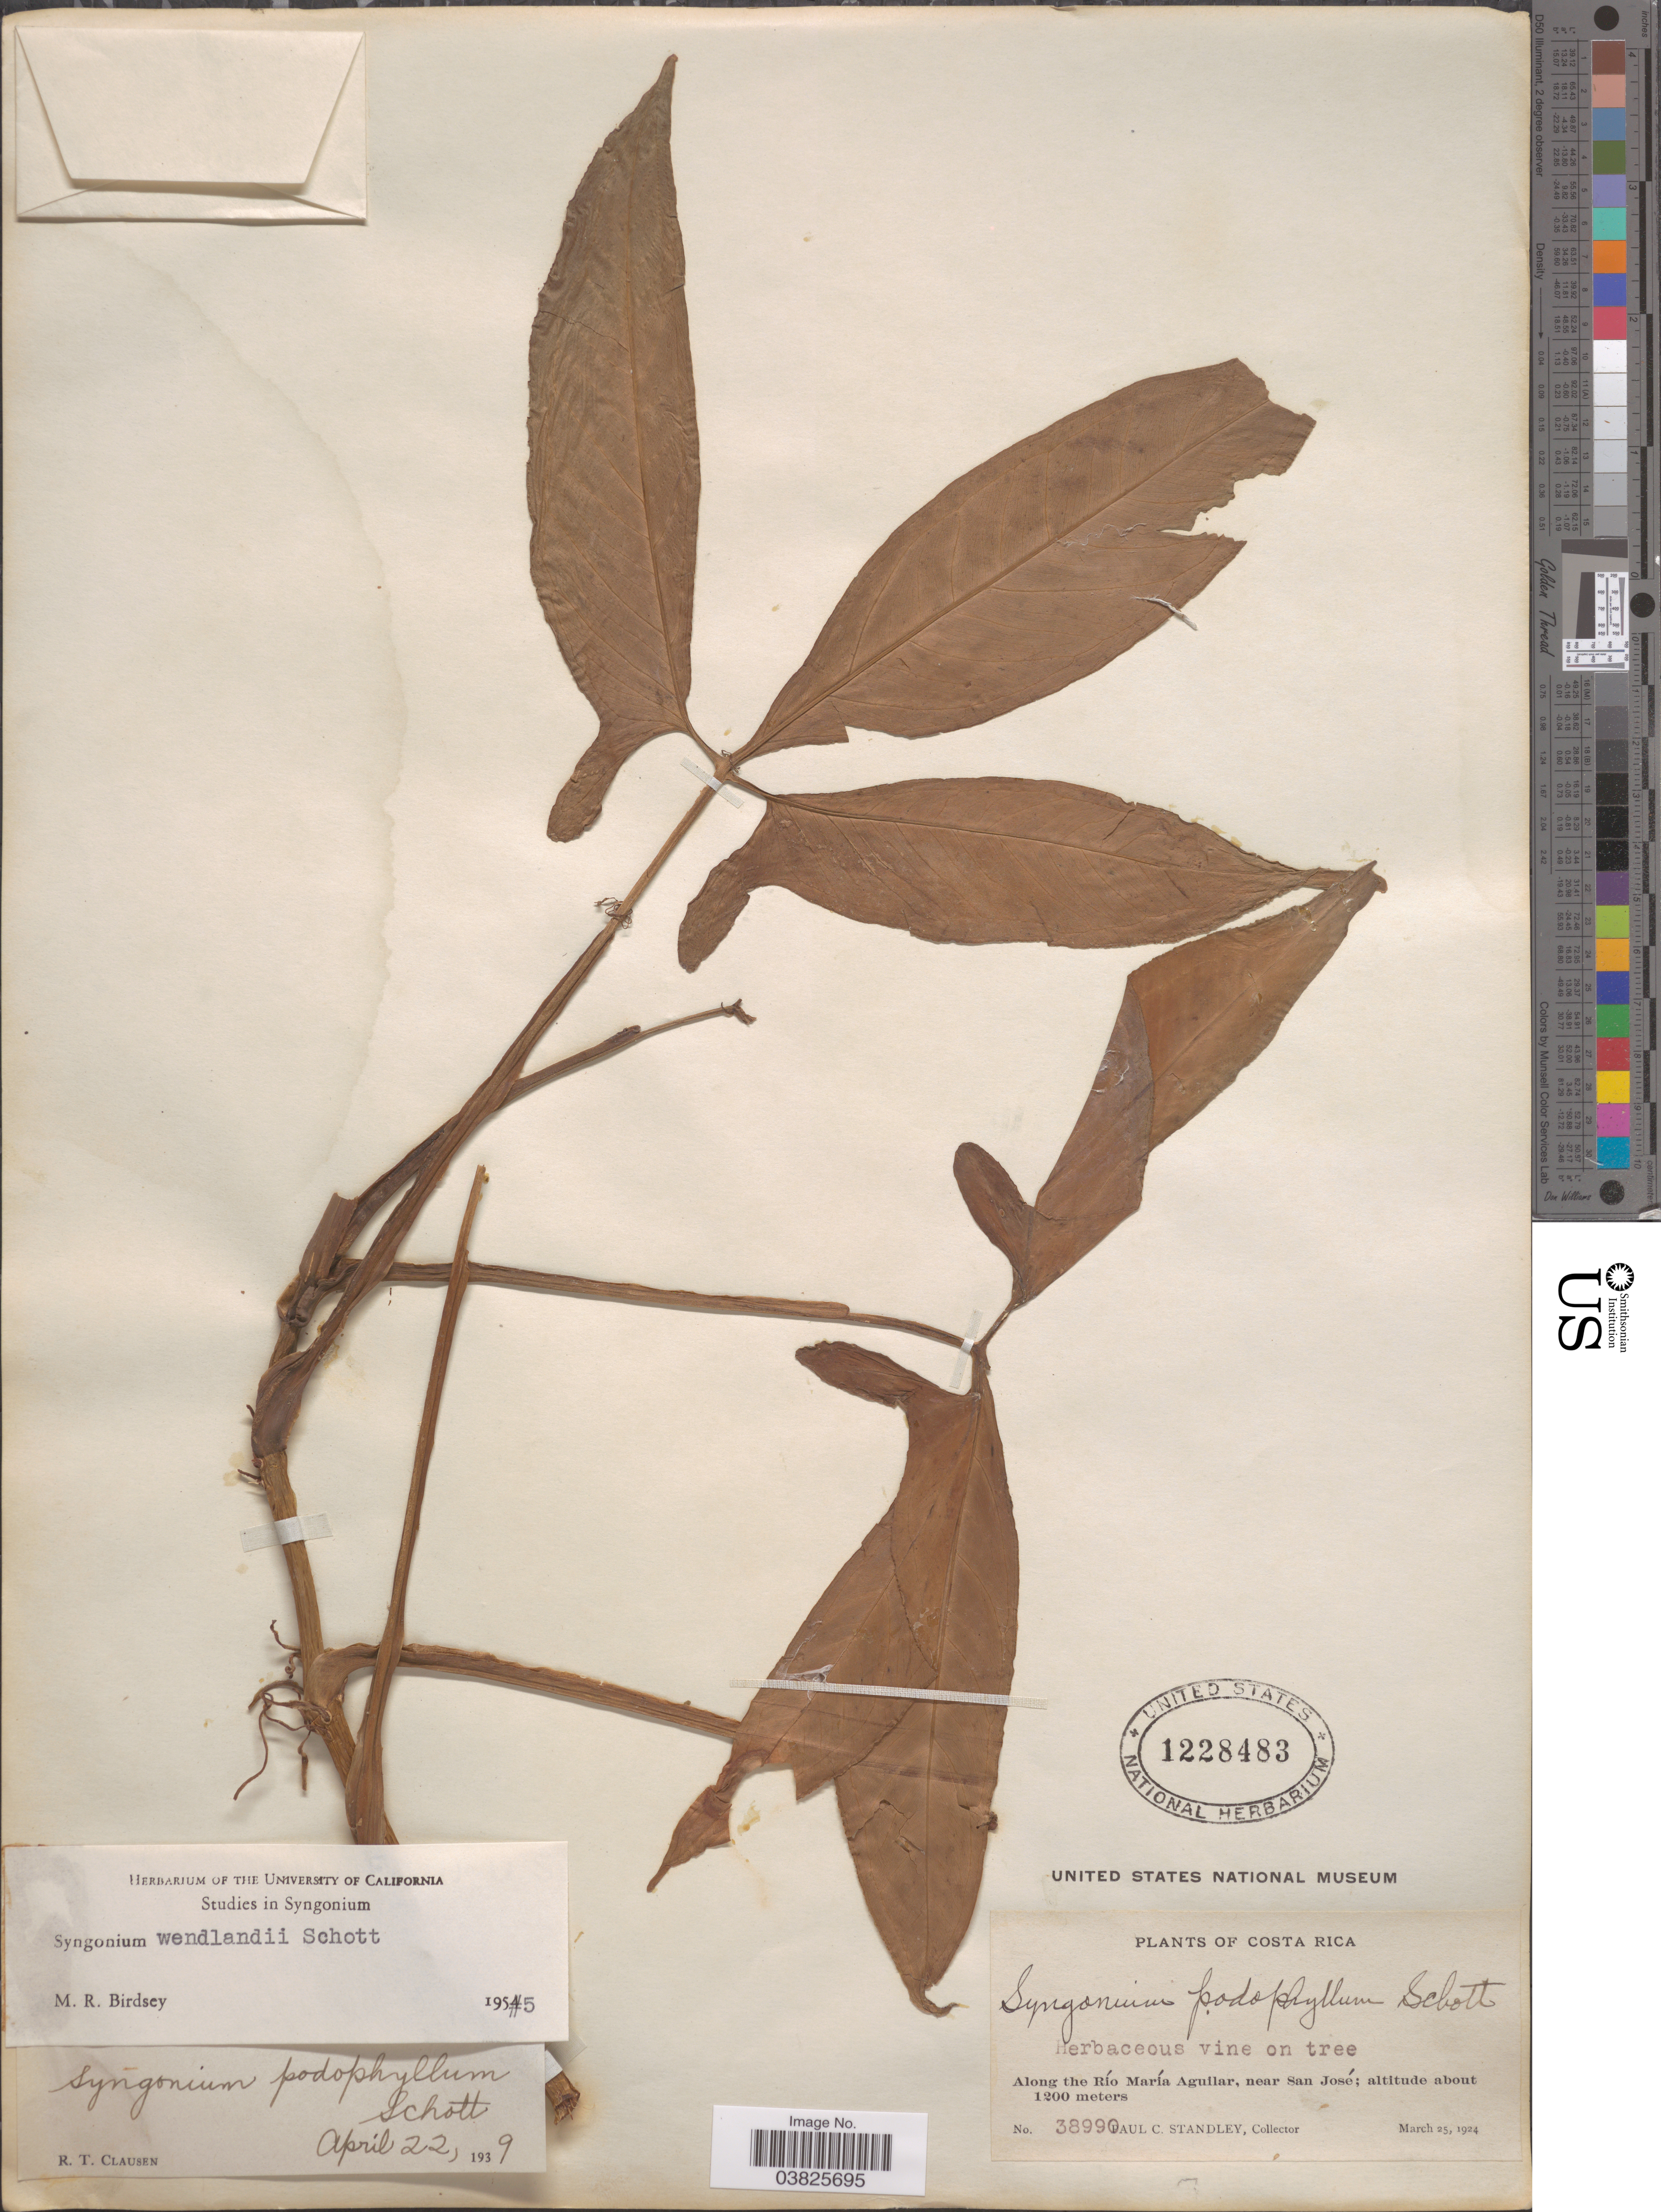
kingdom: Plantae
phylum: Tracheophyta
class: Liliopsida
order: Alismatales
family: Araceae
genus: Syngonium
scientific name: Syngonium wendlandii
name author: Schott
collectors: P. C. Standley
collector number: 38990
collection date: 1924-03-25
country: Costa Rica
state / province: San José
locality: Along the Río María Aguilar, near San José.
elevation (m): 1200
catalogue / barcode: US 1228483